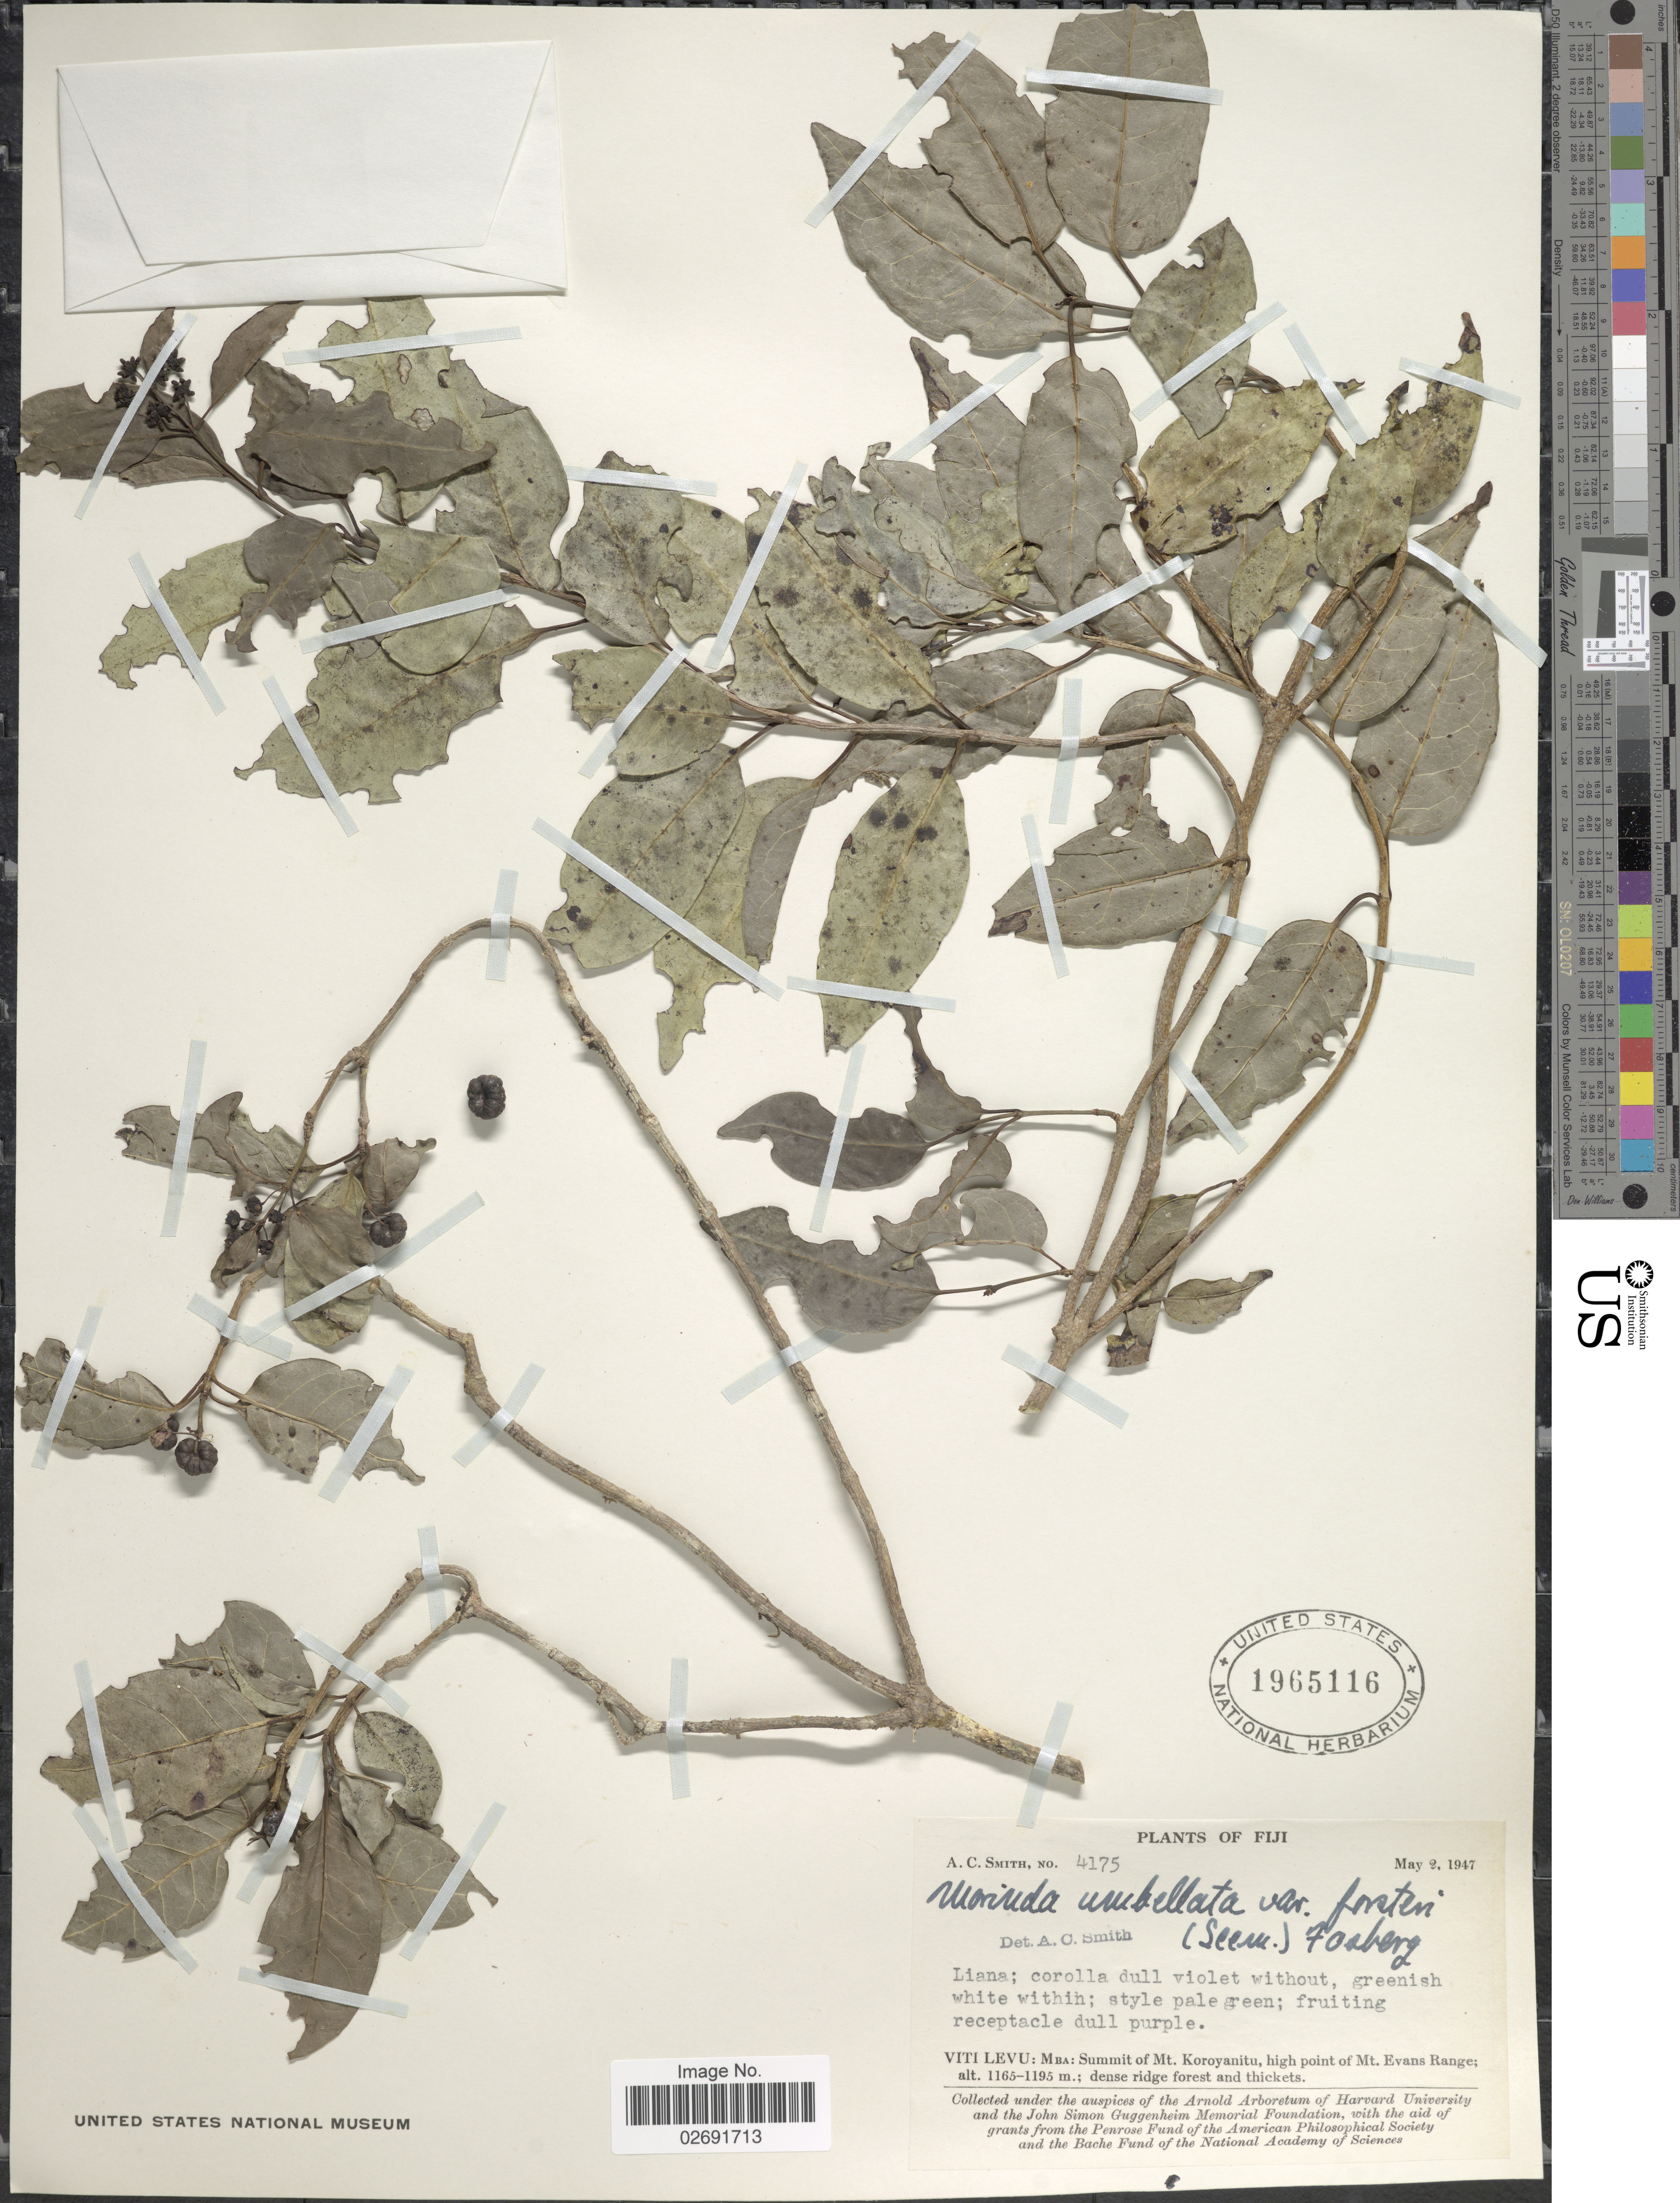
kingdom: Plantae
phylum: Tracheophyta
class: Magnoliopsida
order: Gentianales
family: Rubiaceae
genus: Gynochthodes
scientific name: Gynochthodes myrtifolia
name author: (A. Gray) Razafim. & B. Bremer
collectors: A. C. Smith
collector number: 4175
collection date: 1947-05-02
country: Fiji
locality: Viti Levu: MBA; Summit of Mt. Koroyanitu, high point of Mt. Evans Range.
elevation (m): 1165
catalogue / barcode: US 1965116